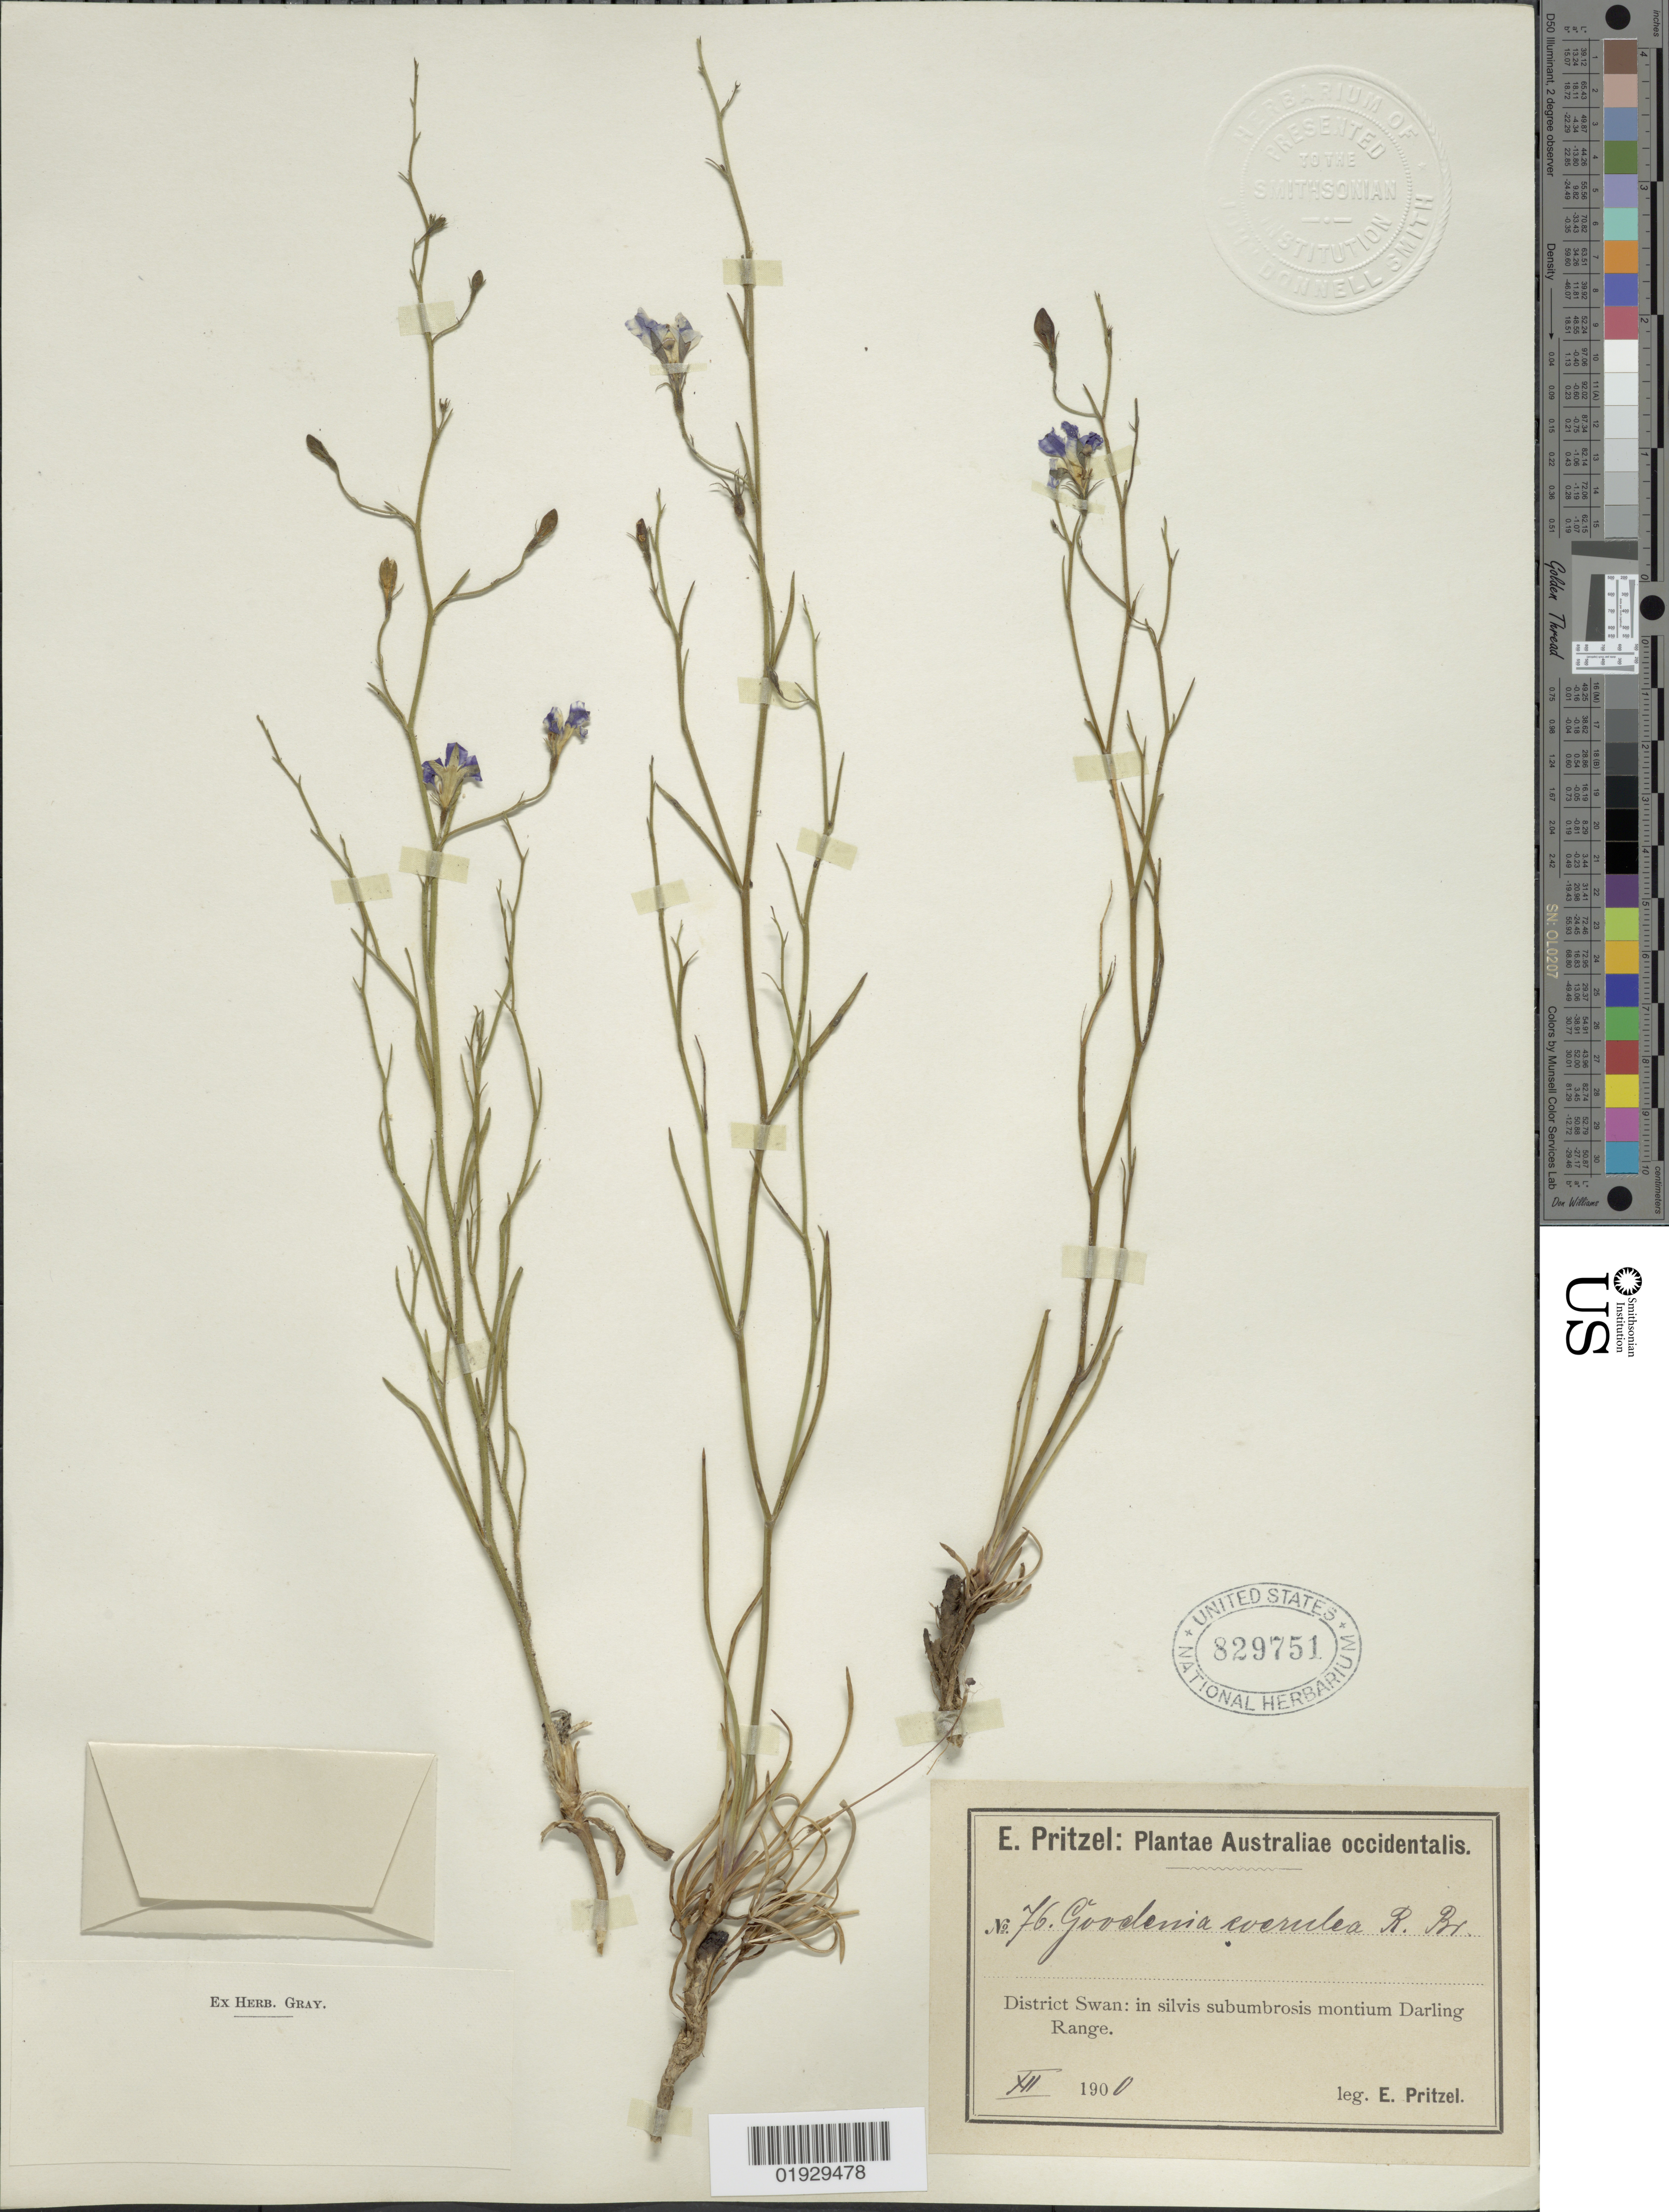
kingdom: Plantae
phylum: Tracheophyta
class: Magnoliopsida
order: Asterales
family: Goodeniaceae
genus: Goodenia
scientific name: Goodenia caerulea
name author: R. Br.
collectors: E. G. Pritzel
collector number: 76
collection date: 1900-12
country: Australia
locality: Australiae occidentalis, District Swan: in silvis subumbrosis montium Darling Range.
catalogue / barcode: US 829751